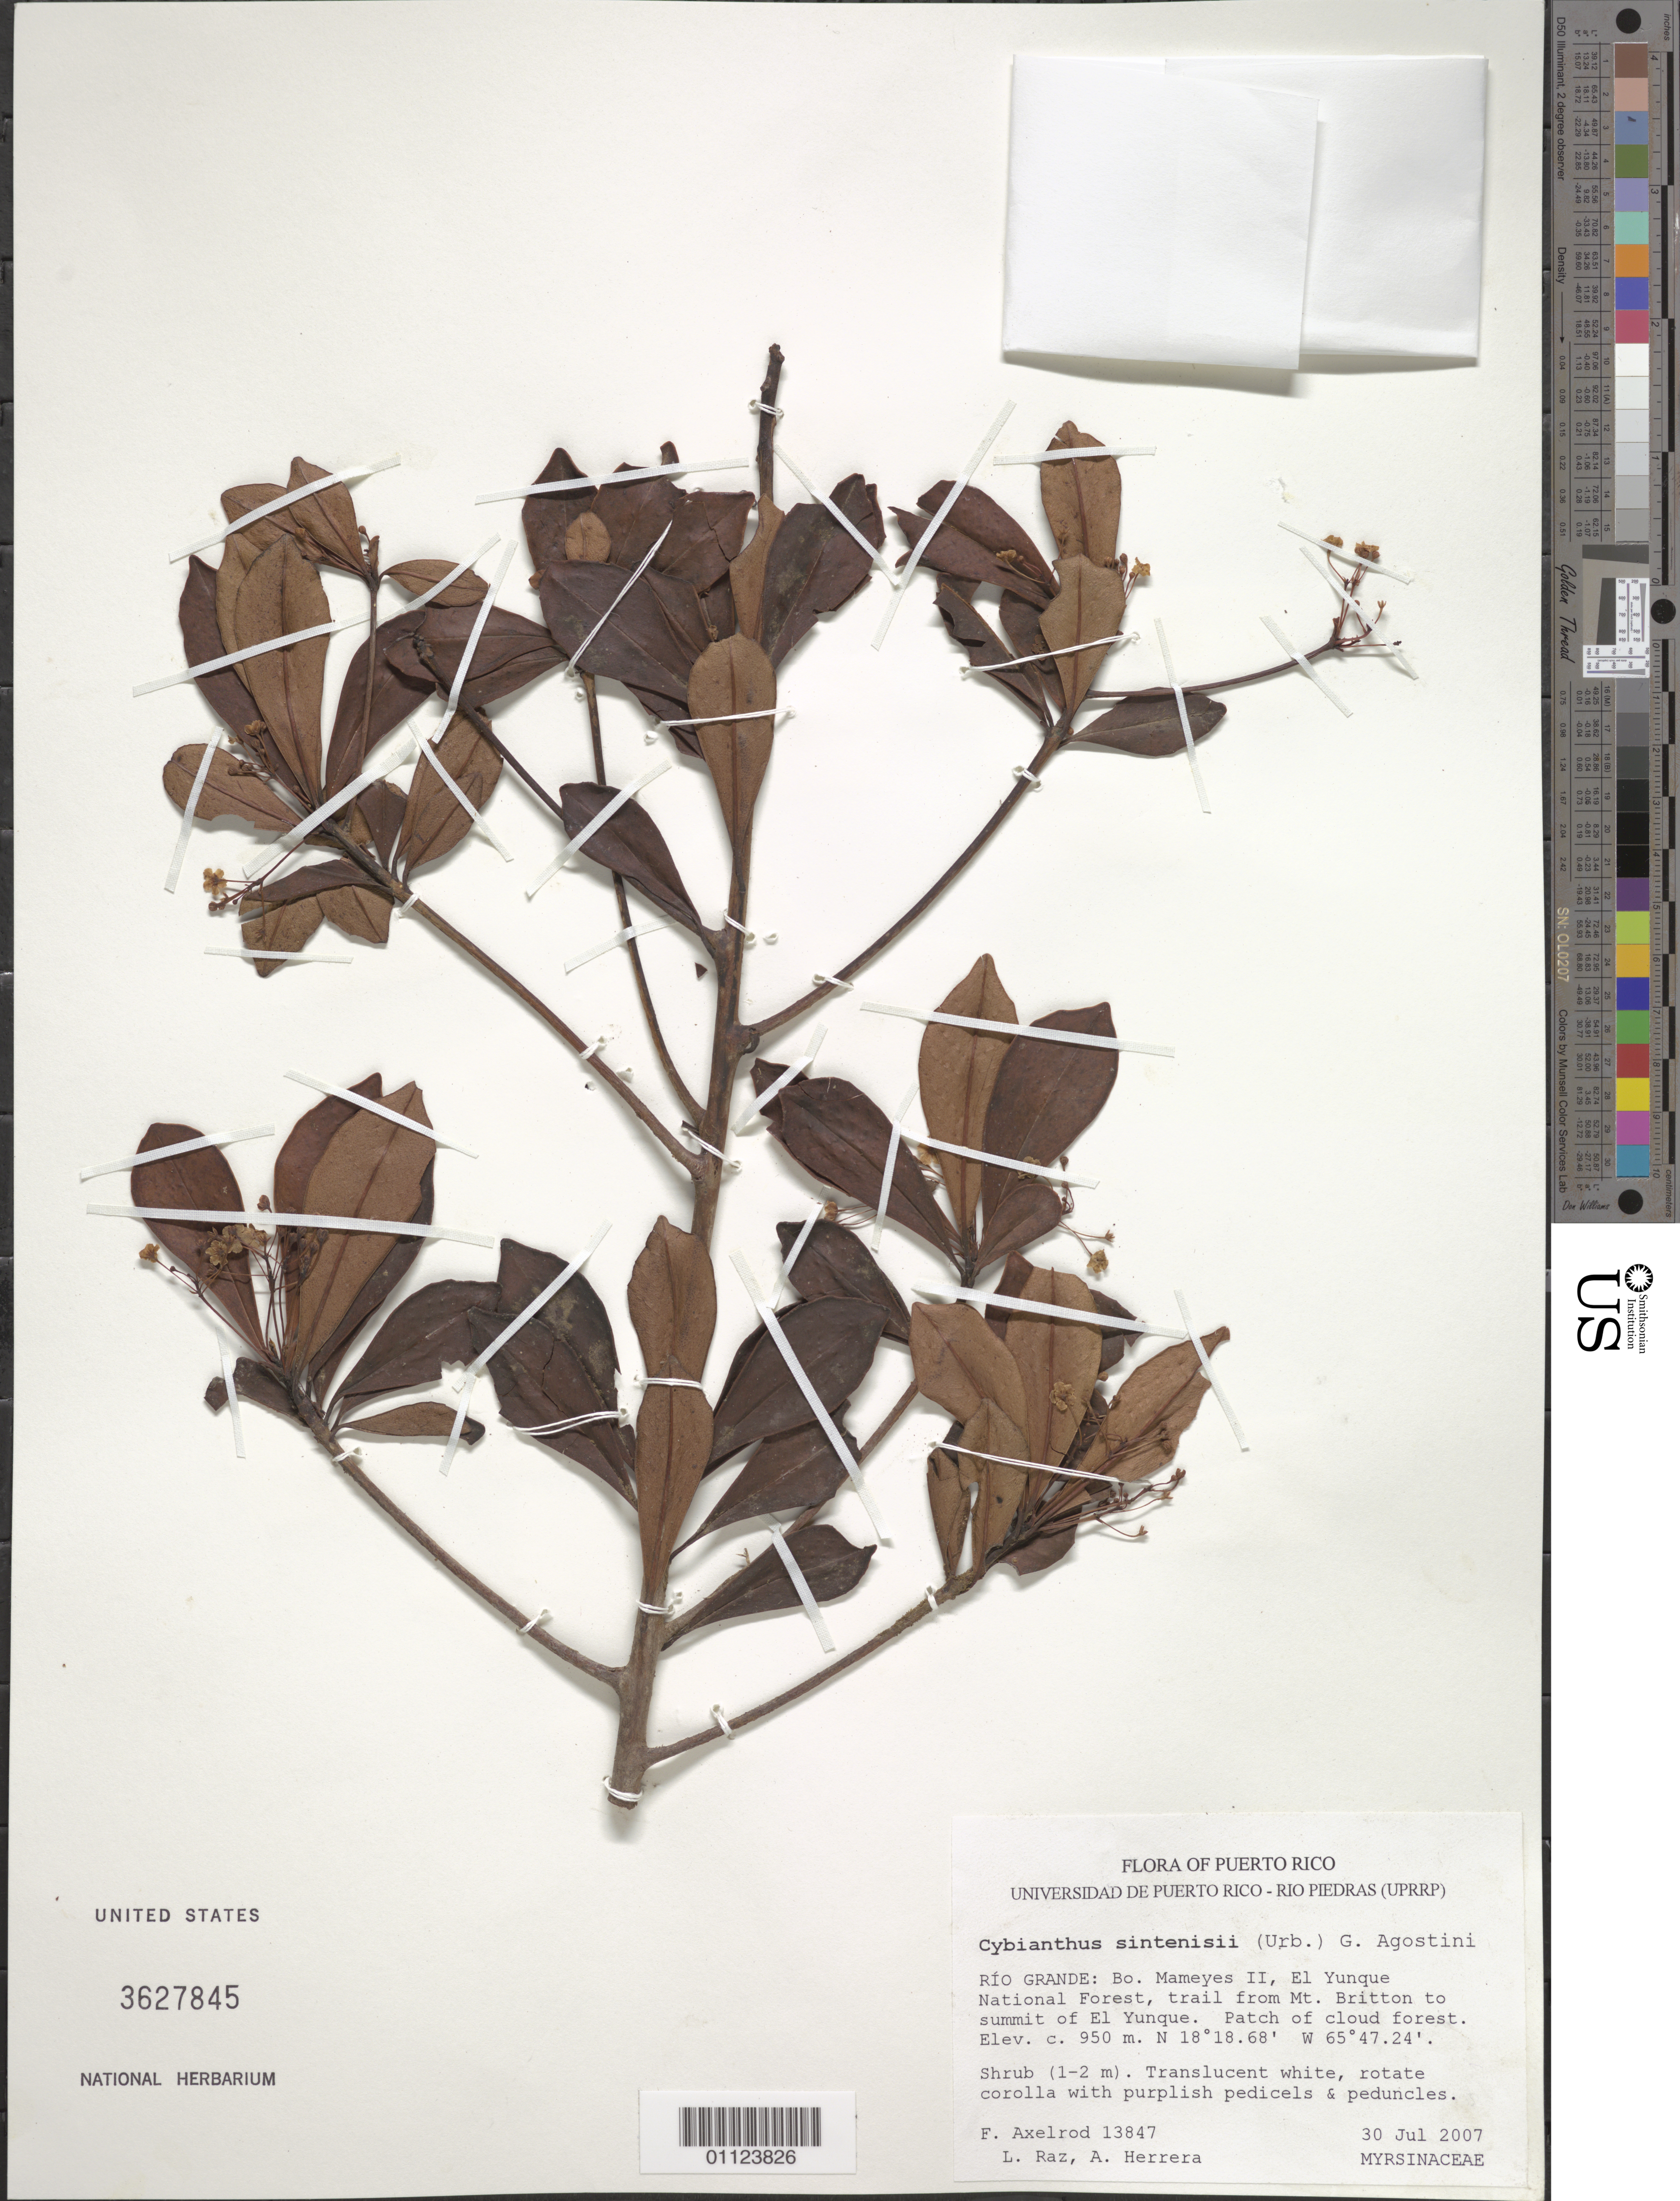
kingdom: Plantae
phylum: Tracheophyta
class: Magnoliopsida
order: Ericales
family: Primulaceae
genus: Cybianthus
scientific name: Cybianthus sintenisii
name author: (Urb.) G. Agostini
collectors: F. S. Axelrod, L. Raz & A. Herrera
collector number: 13847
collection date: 2007-07-30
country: Puerto Rico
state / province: Río Grande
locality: Bo. Mameyes II, El Yunque National Forest, trail from Mt. Britton to summit of El Yunque.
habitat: Patch of cloud forest.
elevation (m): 950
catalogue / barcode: US 3627845